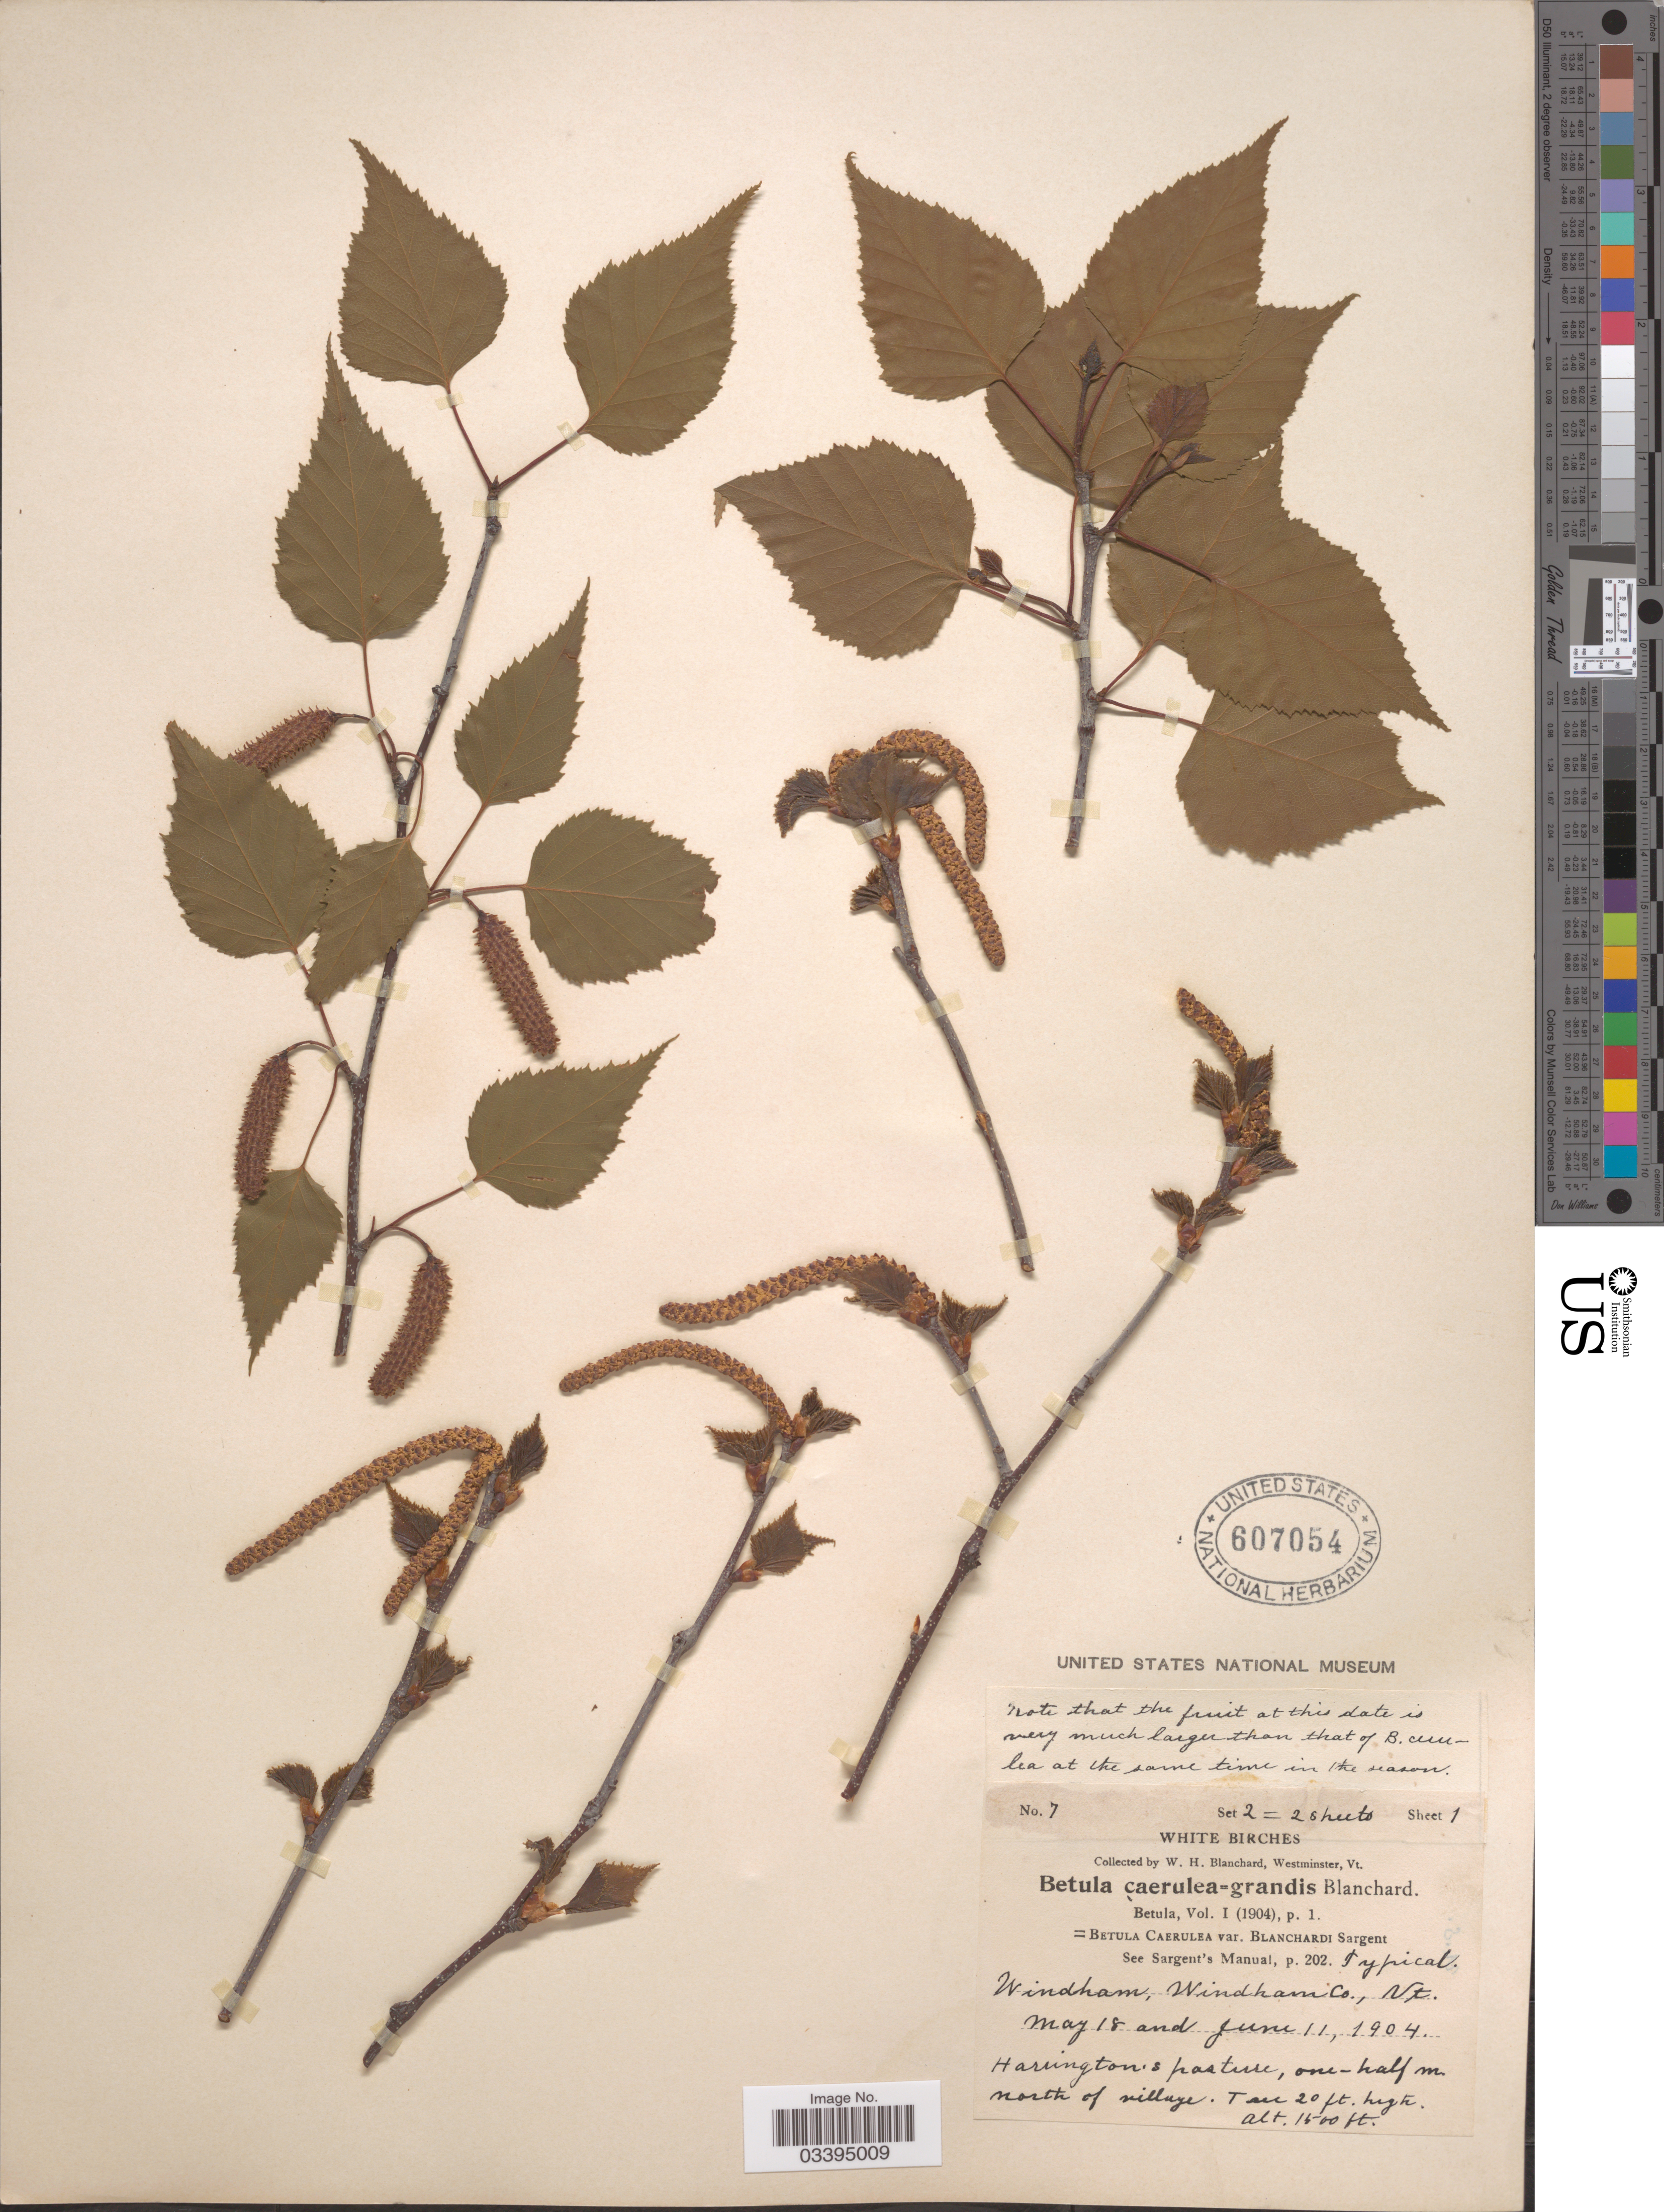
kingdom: Plantae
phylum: Tracheophyta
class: Magnoliopsida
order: Fagales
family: Betulaceae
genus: Betula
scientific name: Betula caerulea-grandis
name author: Blanch.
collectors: W. H. Blanchard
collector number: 7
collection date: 1904-05-18/1904-06-11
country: United States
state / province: Vermont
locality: Windham, Windham Co., Vt. Harrington's pasture, one-half m. north of village.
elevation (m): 457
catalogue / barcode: US 607054